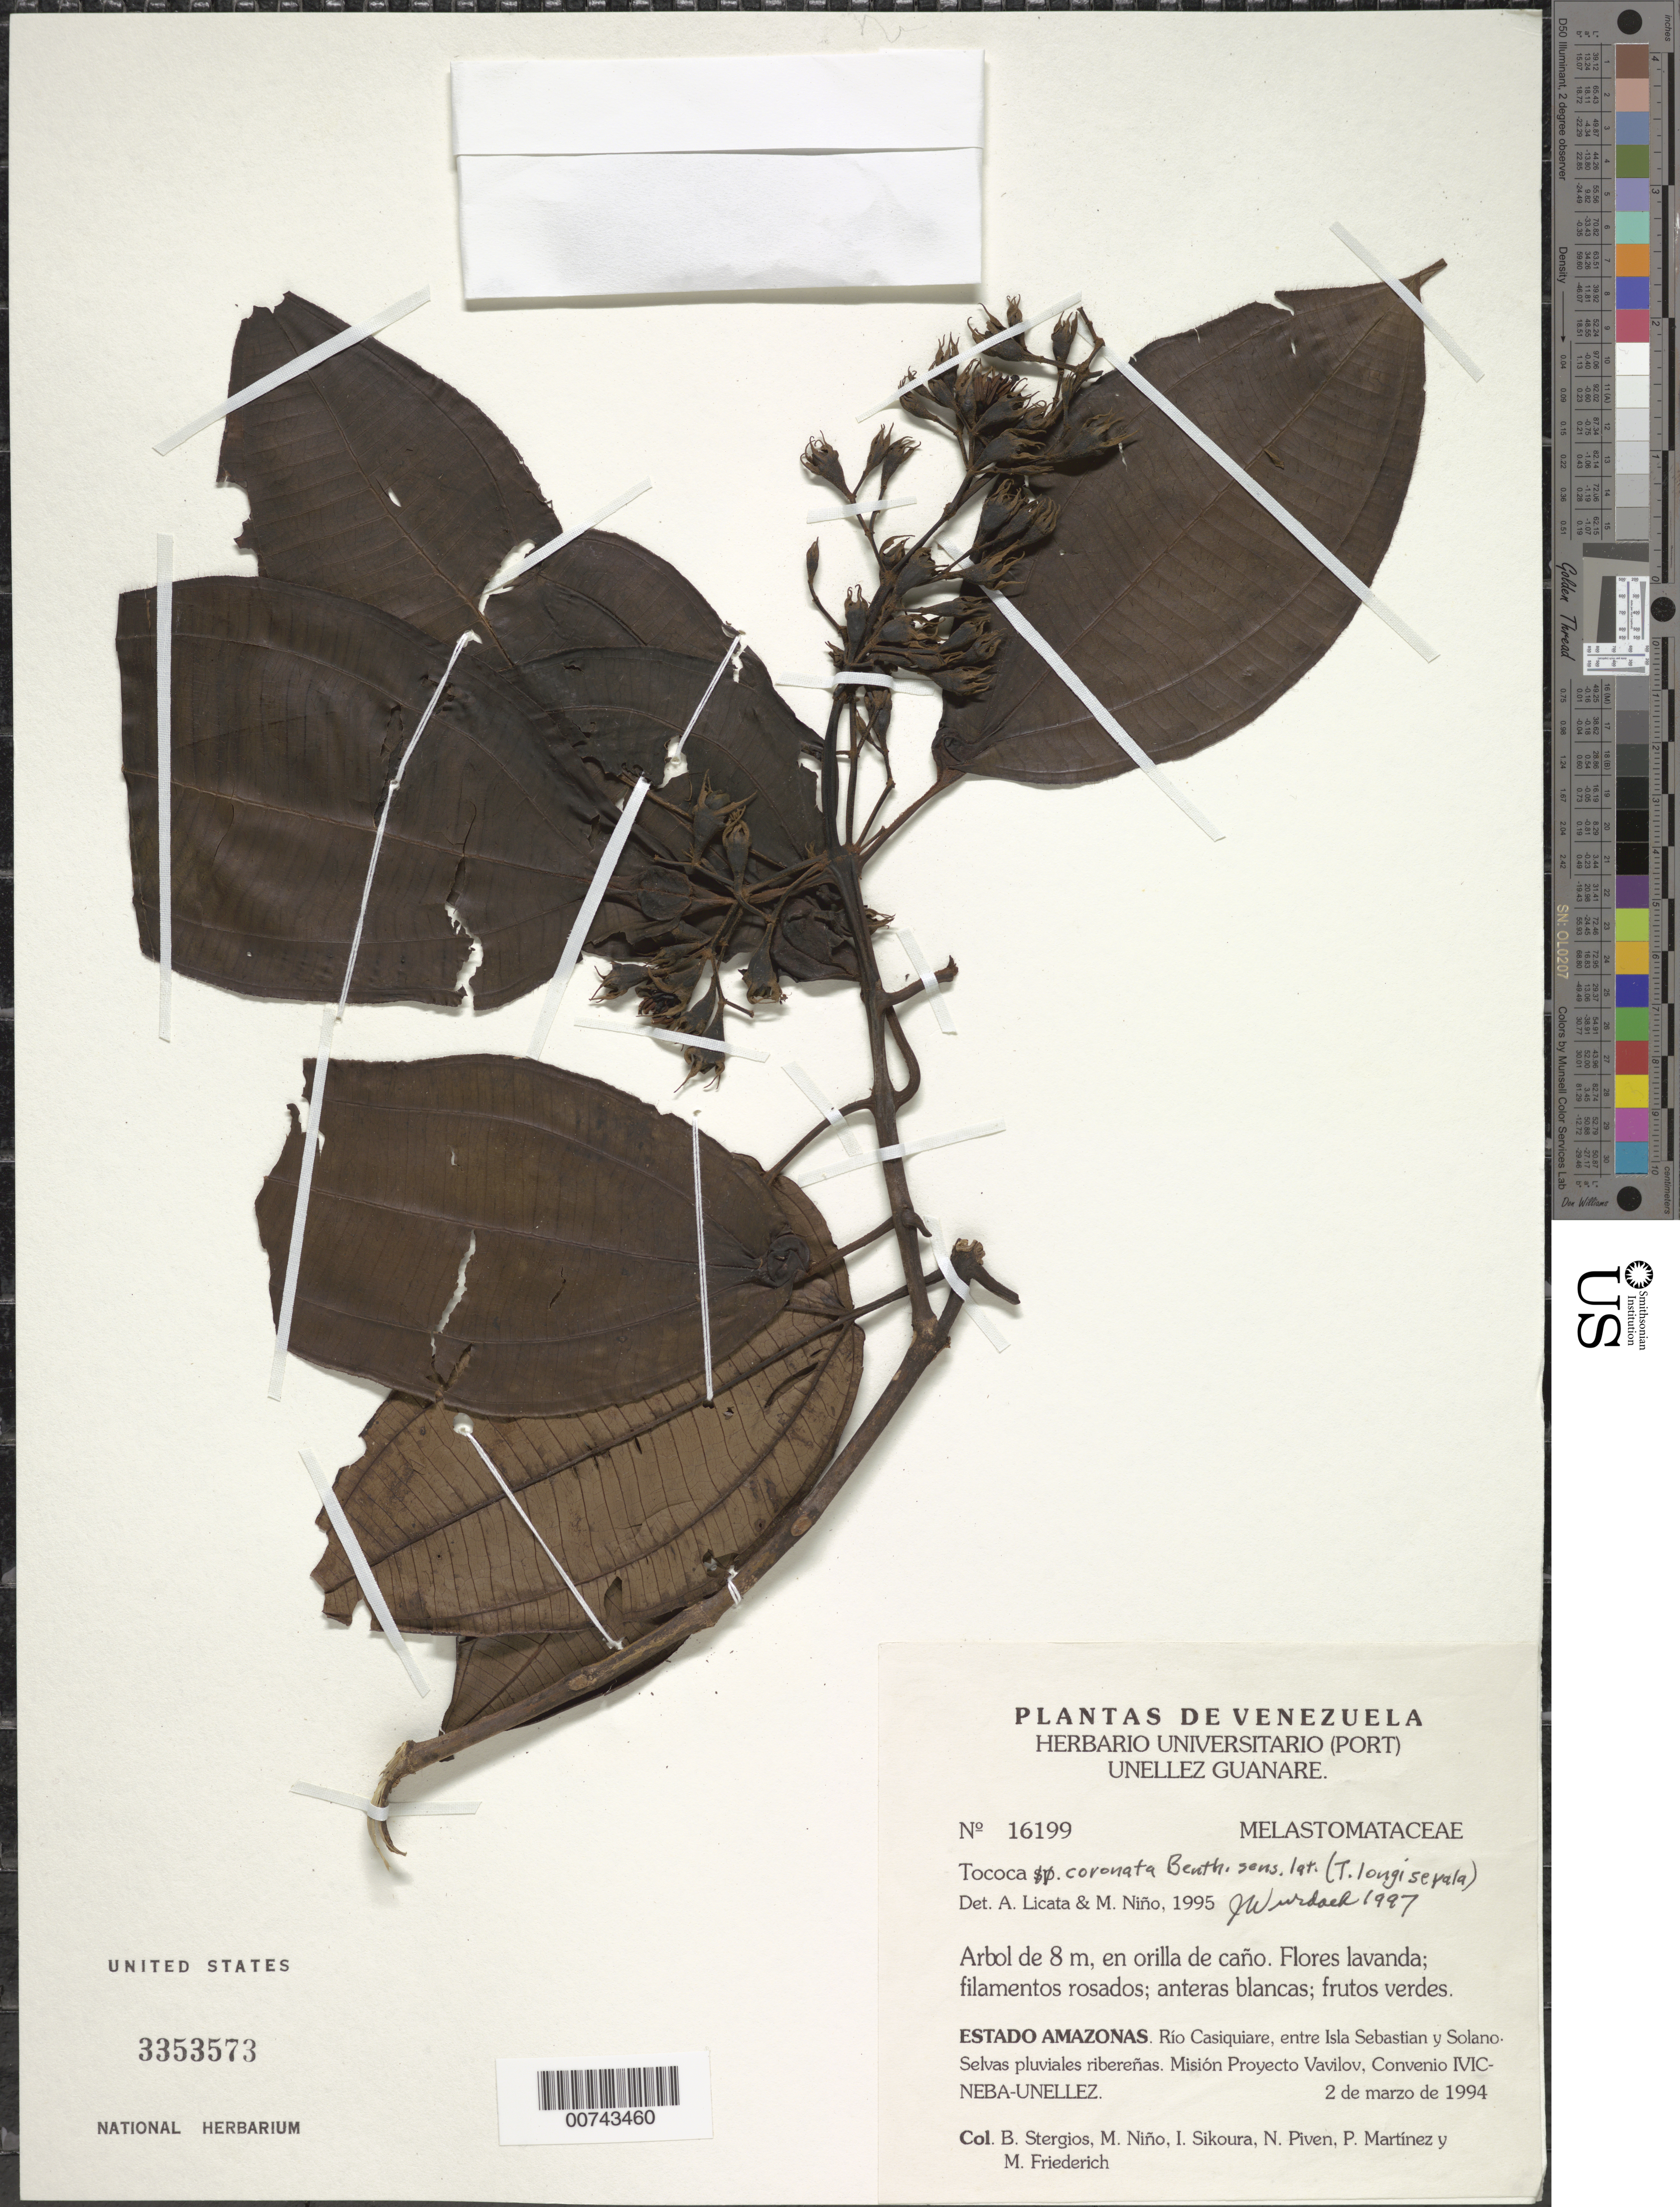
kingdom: Plantae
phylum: Tracheophyta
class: Magnoliopsida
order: Myrtales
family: Melastomataceae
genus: Tococa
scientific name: Tococa coronata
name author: Benth.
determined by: Wurdack, John J., (US), US (UNITED STATES)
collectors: B. G. Stergios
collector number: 16199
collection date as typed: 2-Mar-94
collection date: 1994-03-02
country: Venezuela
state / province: Amazonas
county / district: Río Negro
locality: Río Casiquaire, entre Isla Sebastian y Solano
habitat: Selvas pluviales riberenas; en orilla cano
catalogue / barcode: US 3353573